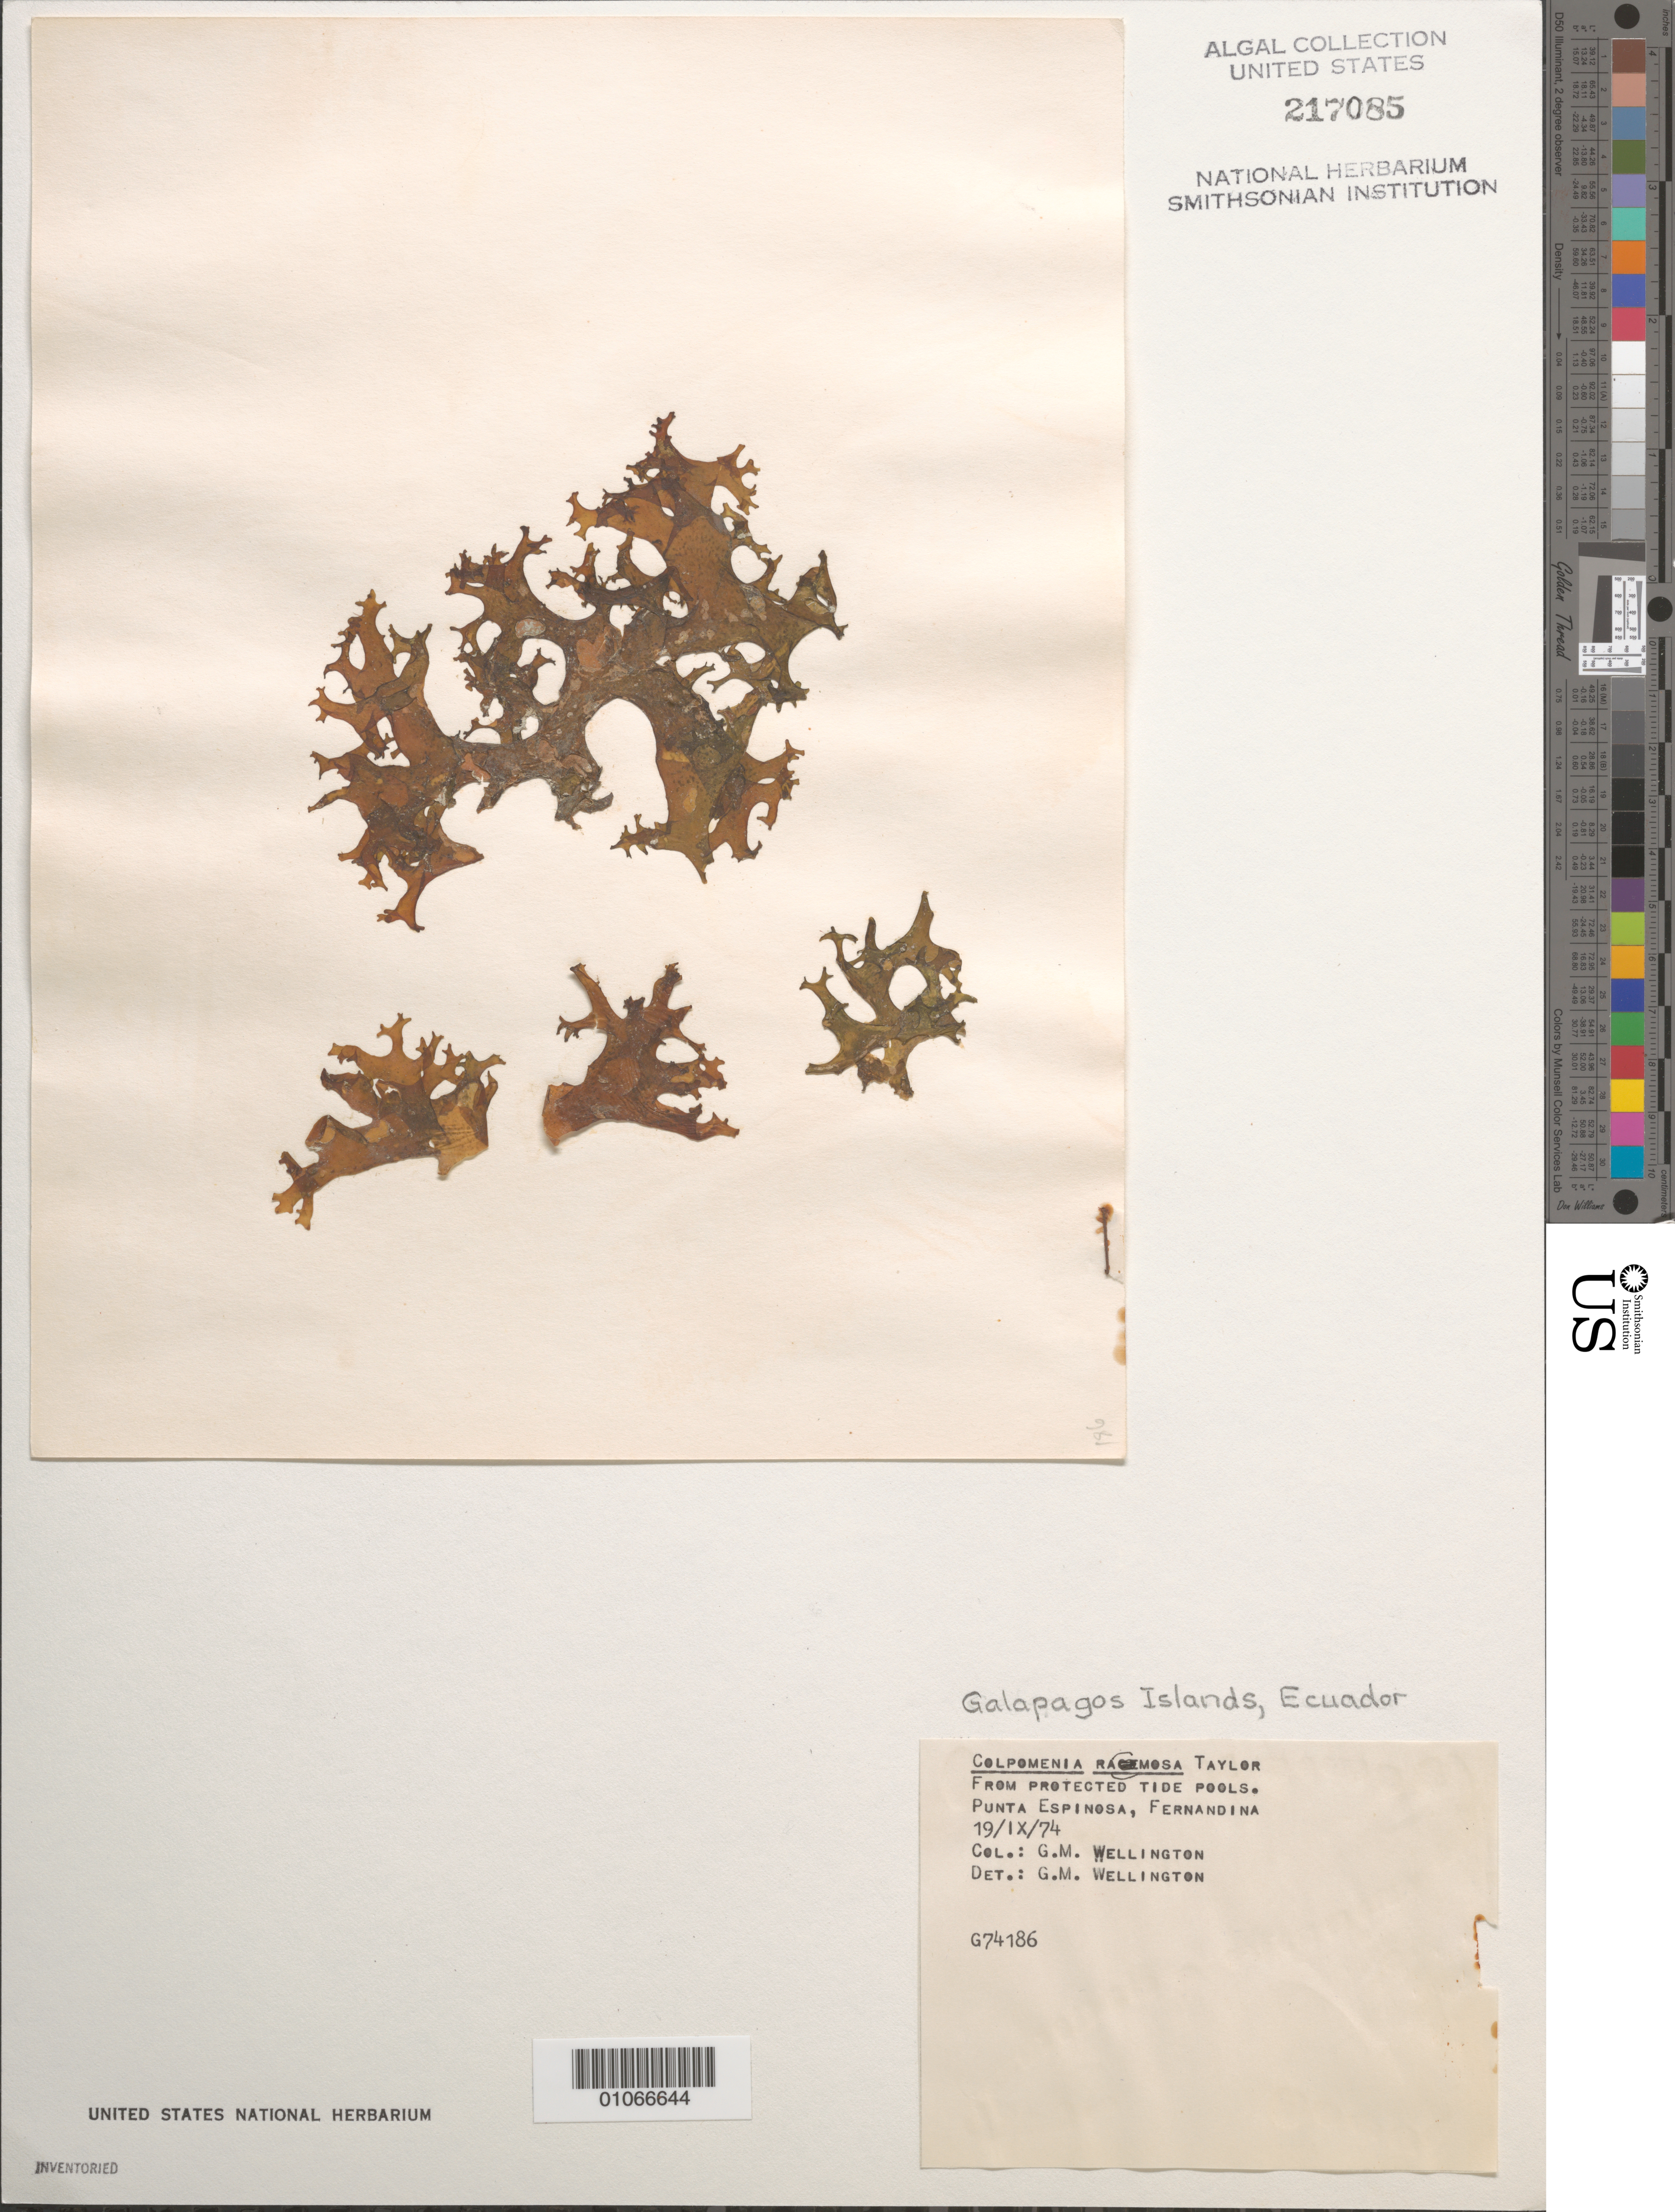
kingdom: Chromista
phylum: Ochrophyta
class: Phaeophyceae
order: Scytosiphonales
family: Scytosiphonaceae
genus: Colpomenia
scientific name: Colpomenia ramosa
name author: W.R. Taylor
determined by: Wellington, G. M.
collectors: G. Wellington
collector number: G74186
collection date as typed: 19 Sep 1974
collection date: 1974-09-19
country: Ecuador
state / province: Colón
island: Fernandina [Narborough]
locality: Punta Espinosa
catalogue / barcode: US 217085